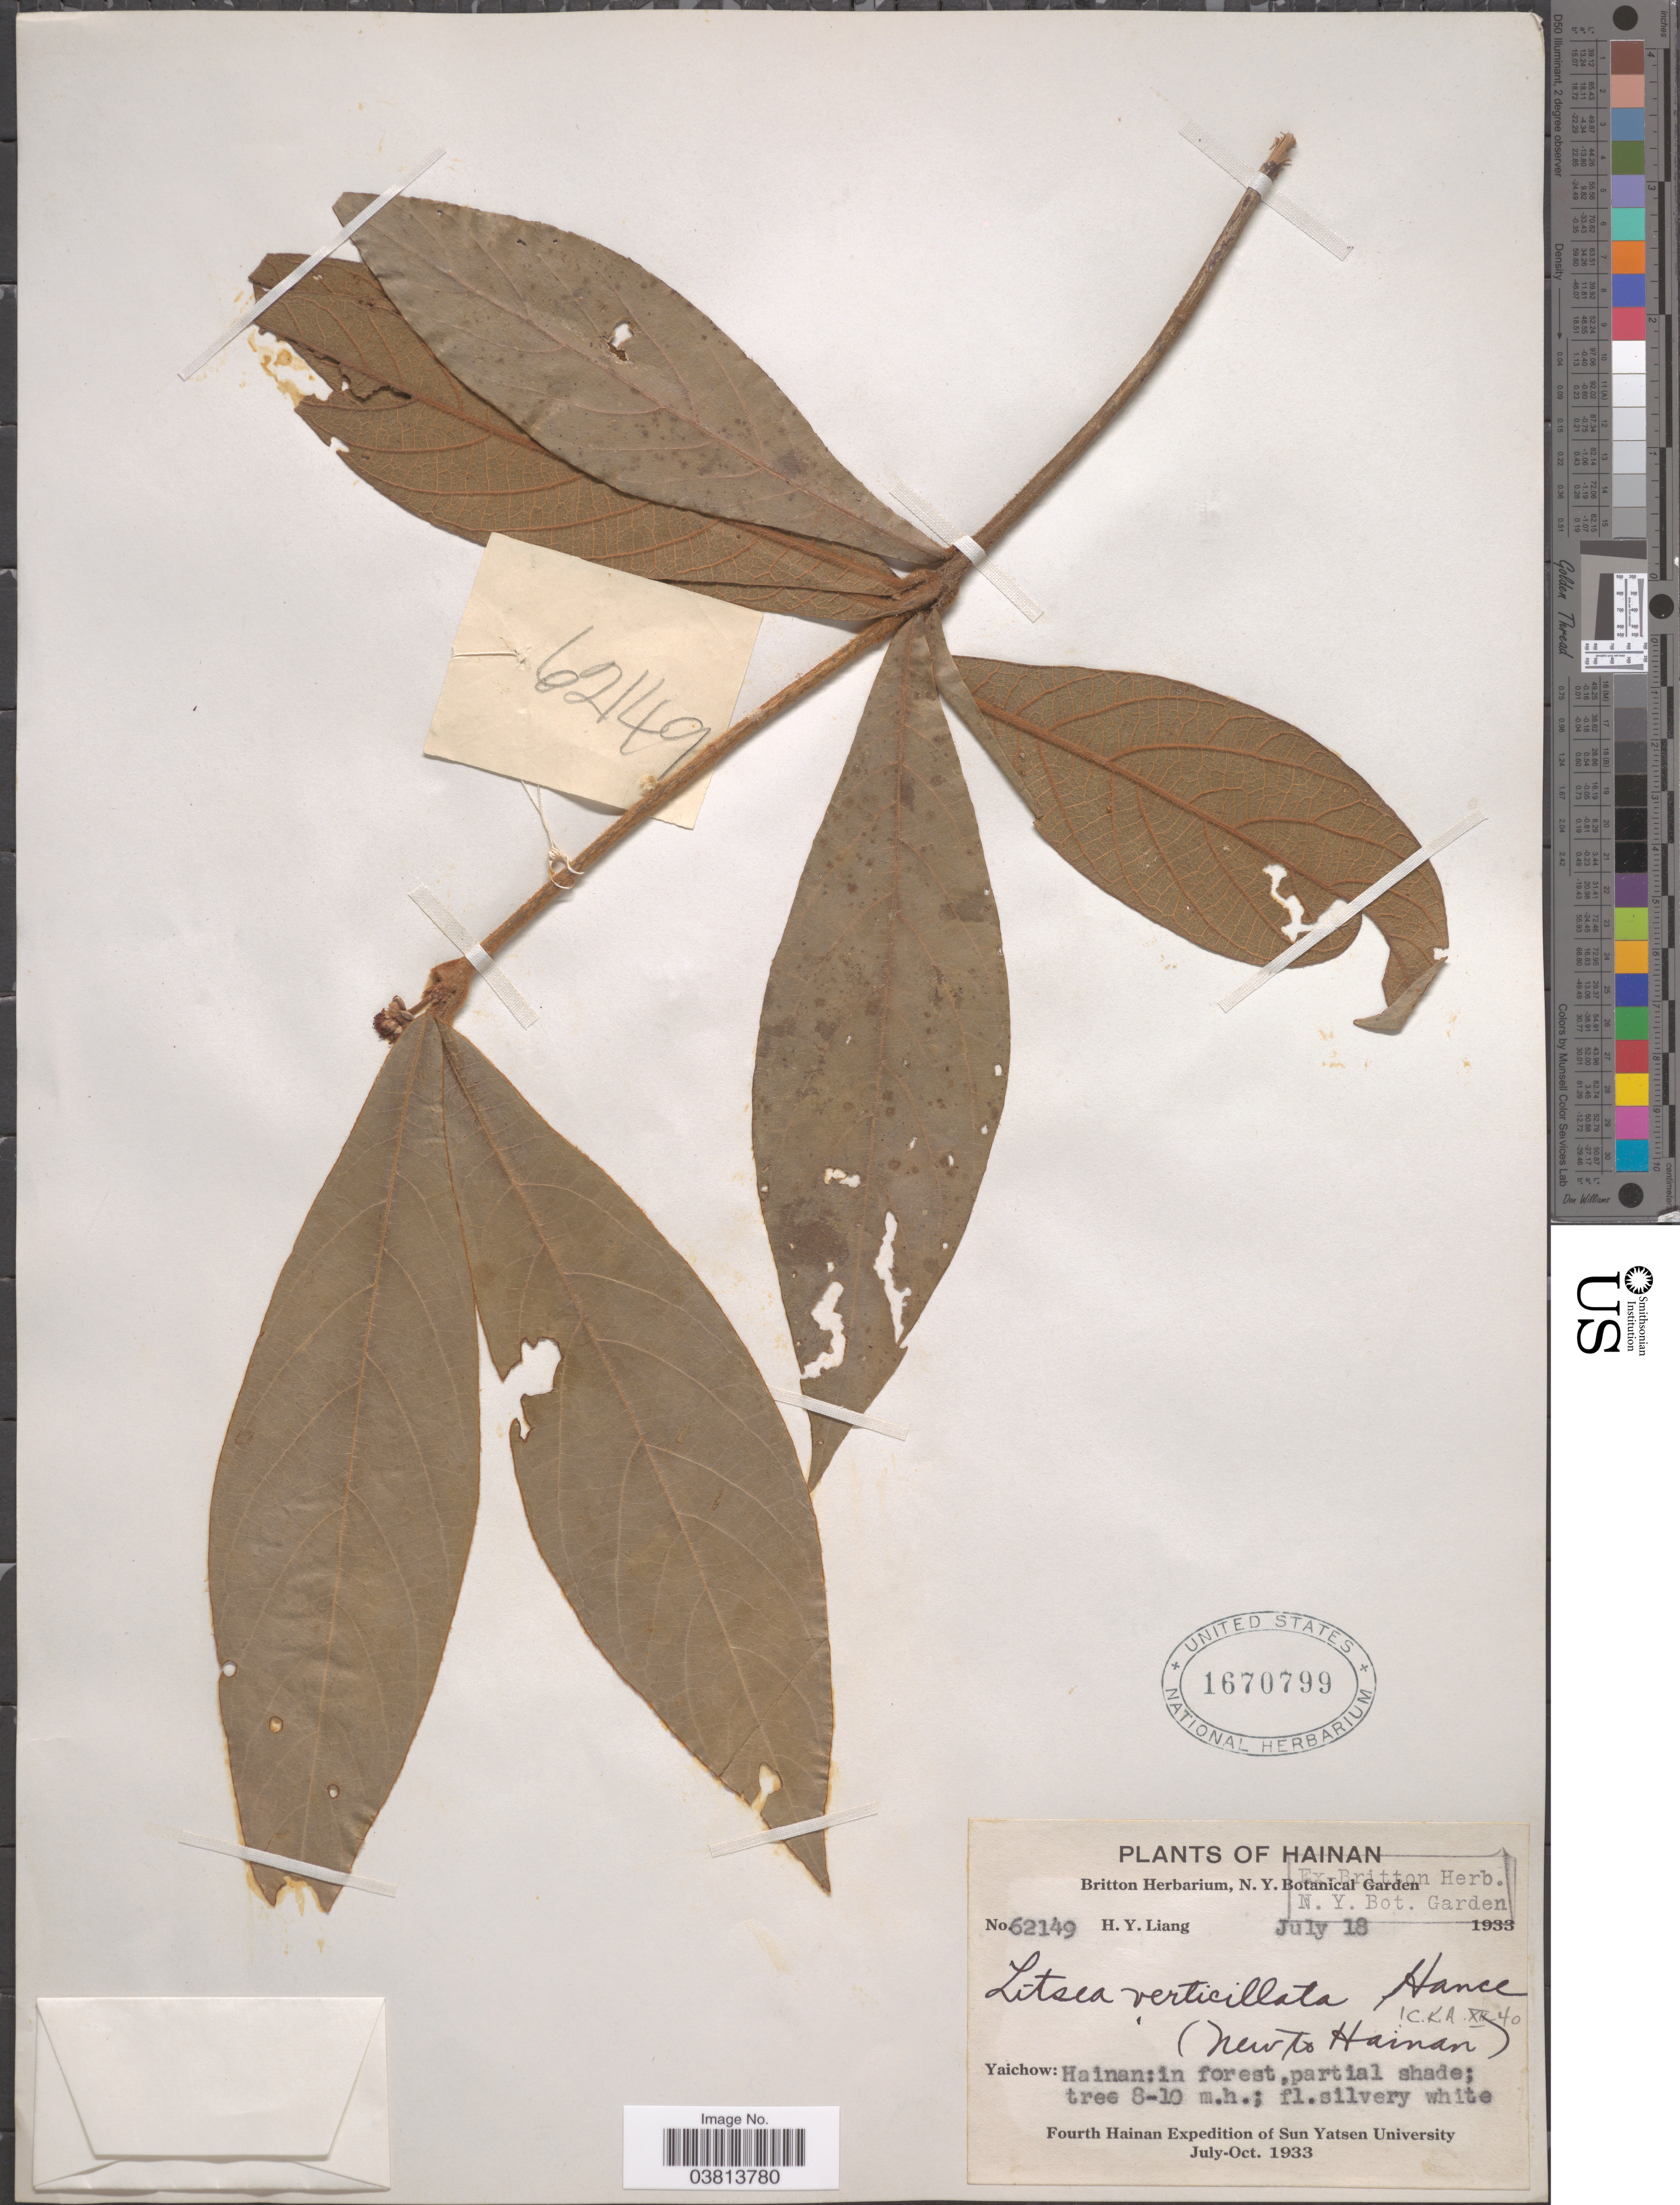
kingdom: Plantae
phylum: Tracheophyta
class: Magnoliopsida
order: Laurales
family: Lauraceae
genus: Litsea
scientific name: Litsea verticillata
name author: S. Vidal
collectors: H. Y. Liang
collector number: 62149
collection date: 1933-07-18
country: China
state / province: Hainan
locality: Yaichow.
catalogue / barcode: US 1670799